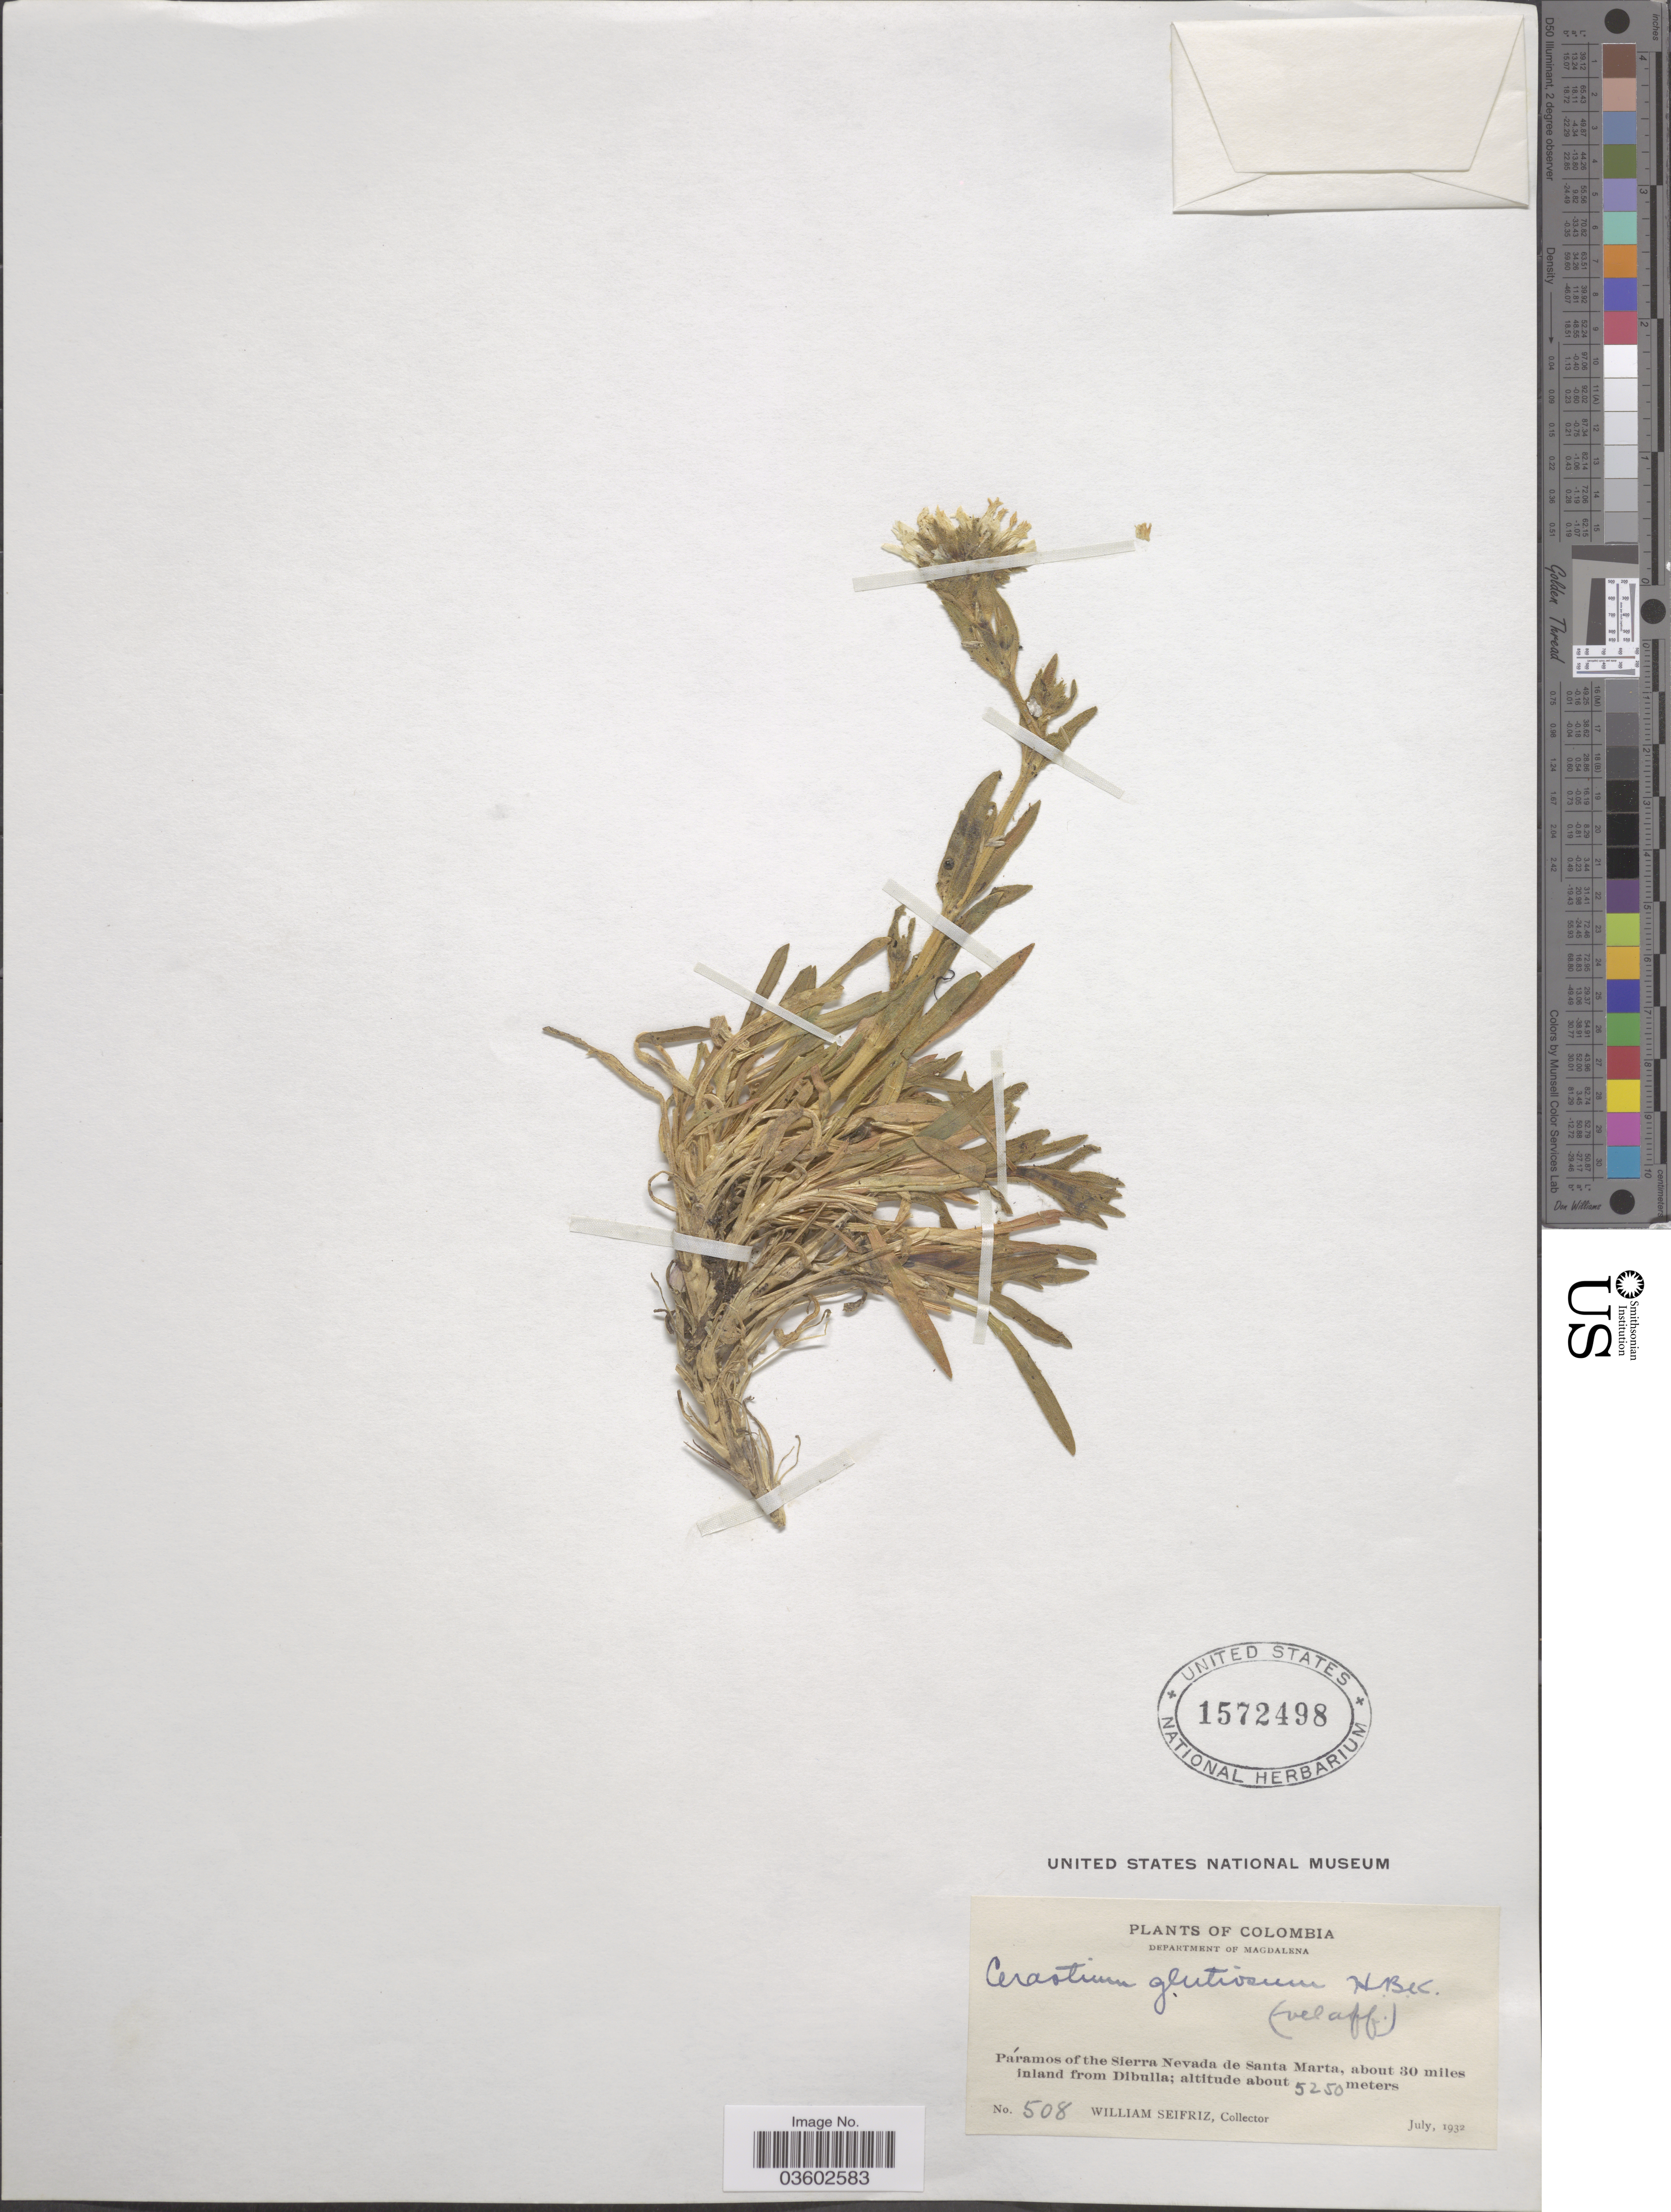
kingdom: Plantae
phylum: Tracheophyta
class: Magnoliopsida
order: Caryophyllales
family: Caryophyllaceae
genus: Cerastium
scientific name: Cerastium cephalanthum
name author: S.F. Blake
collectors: W. Seifriz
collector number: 508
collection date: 1932-07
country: Colombia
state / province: Magdalena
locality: Department of Magdalena. Páramos of the Sierra Nevada de Santa Marta, about 30 miles inland from Dibulla.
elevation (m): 5250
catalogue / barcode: US 1572498